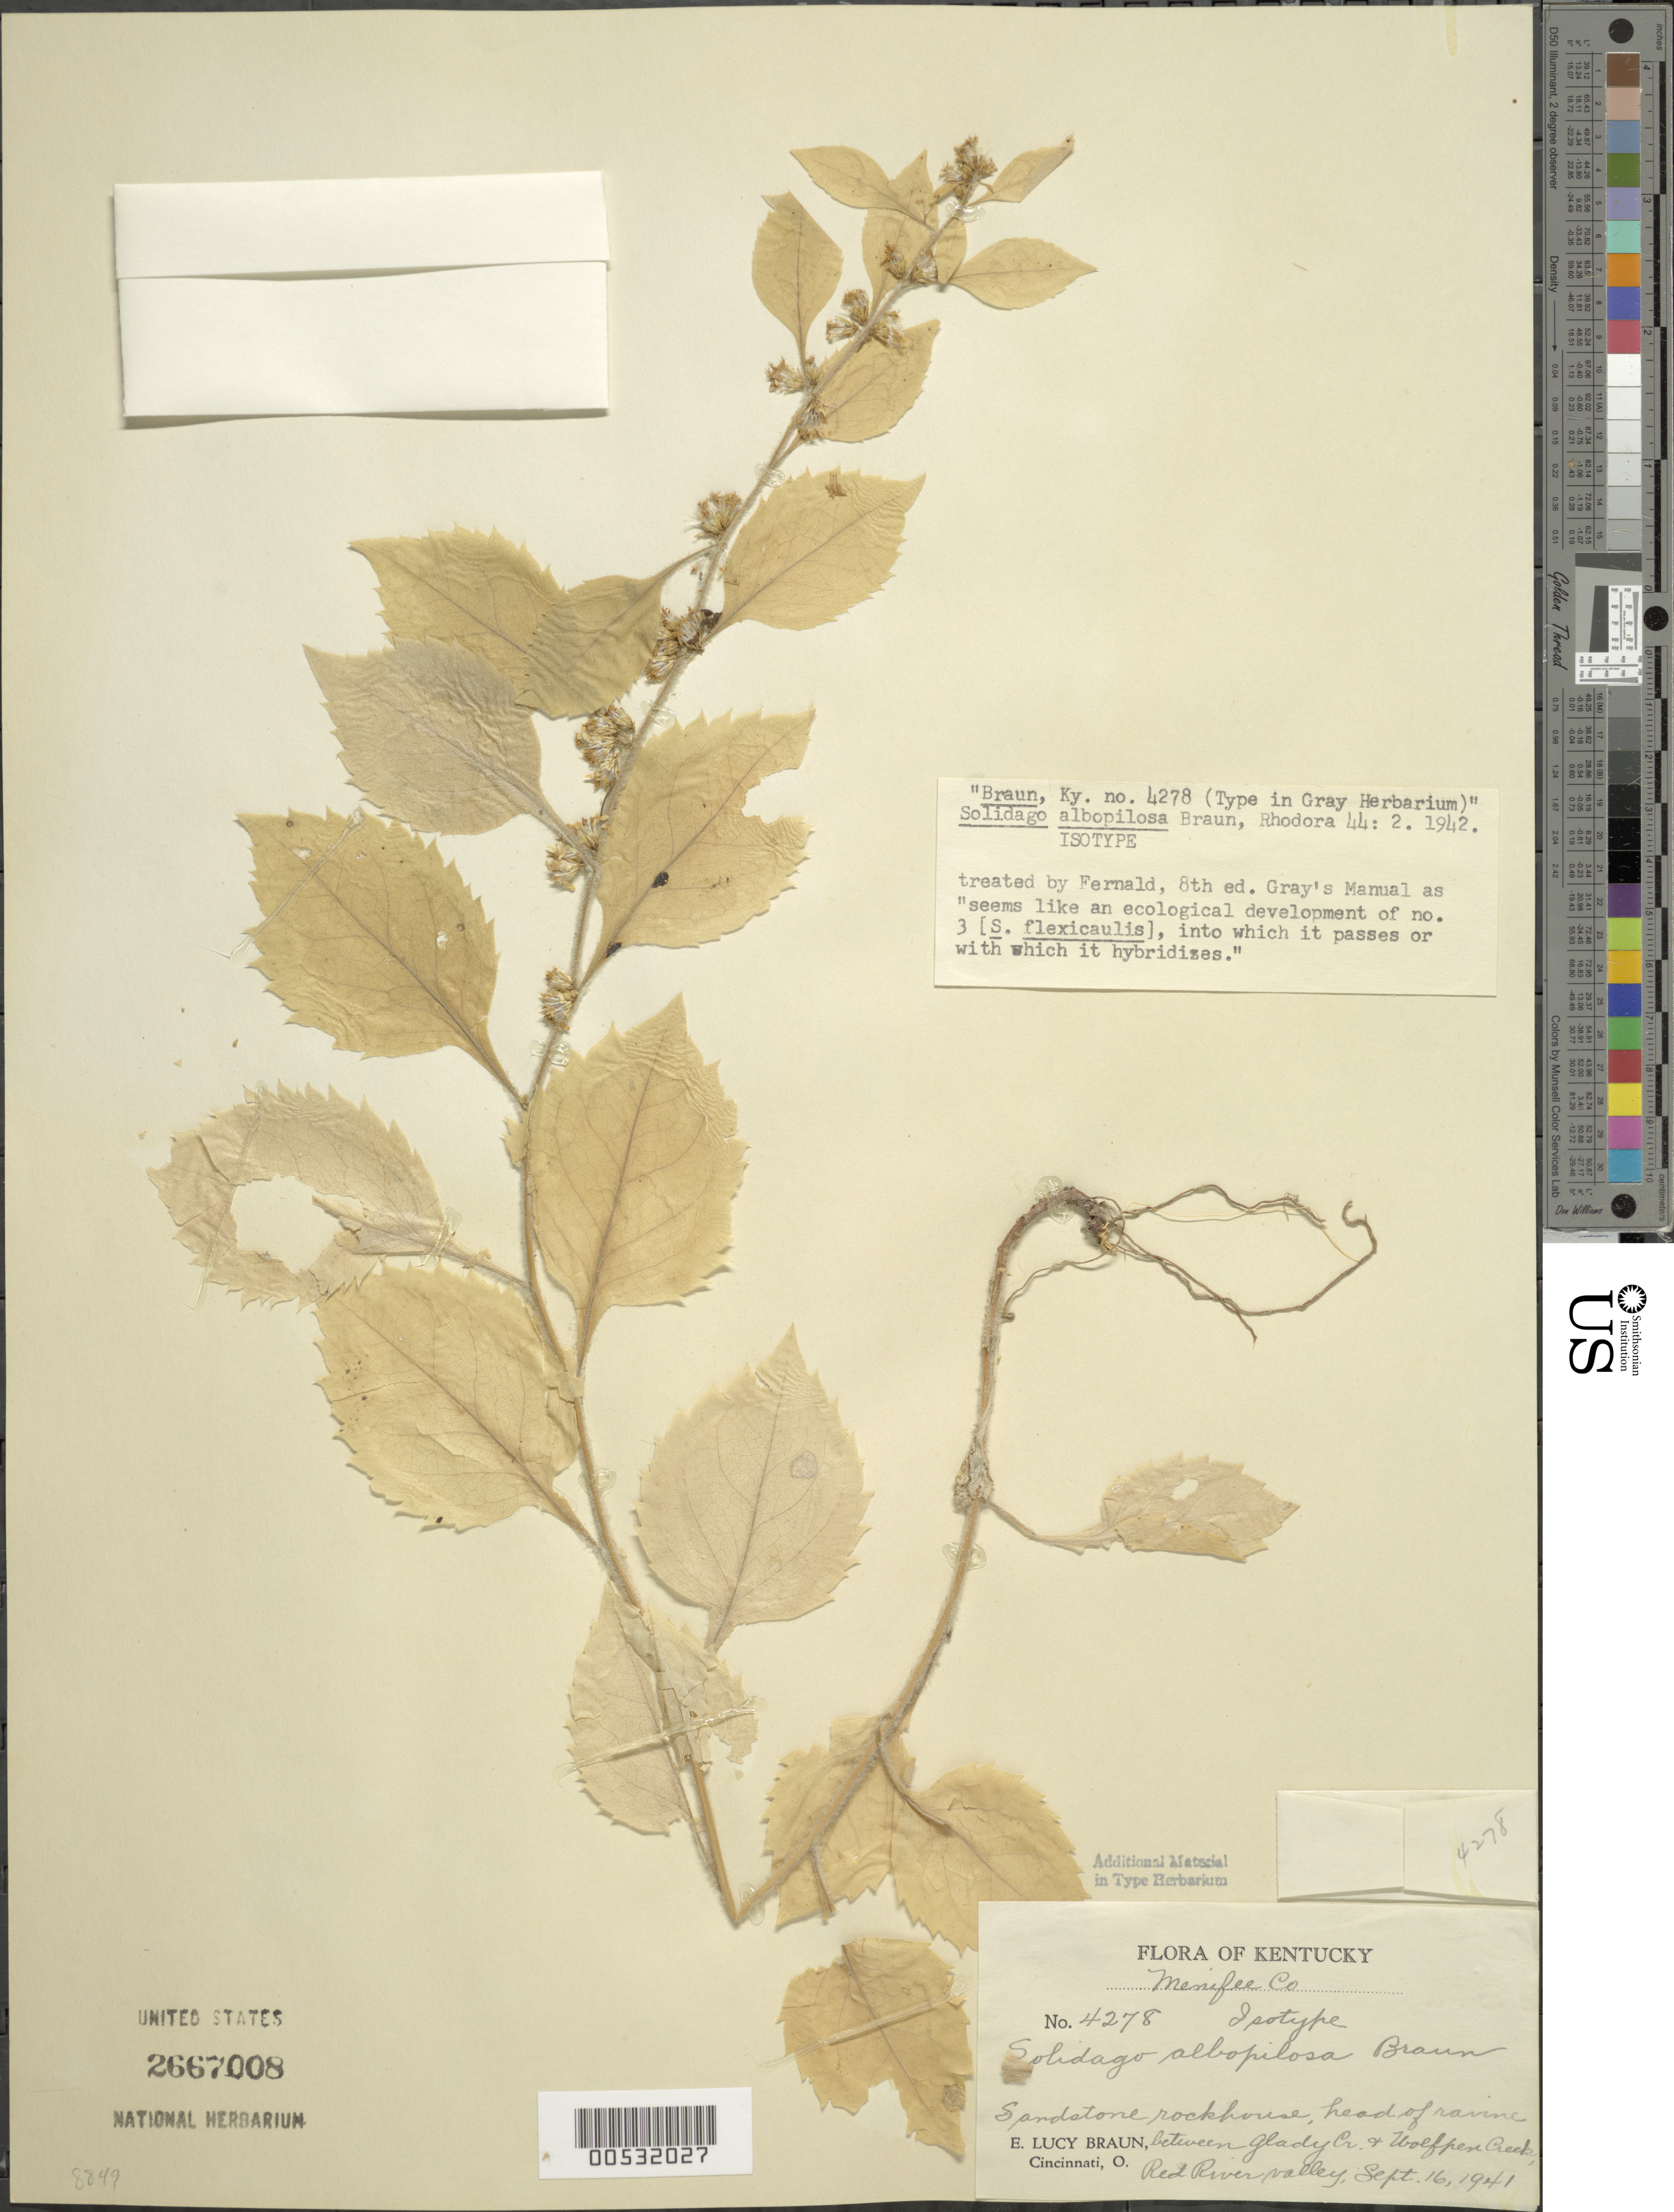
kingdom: Plantae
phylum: Tracheophyta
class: Magnoliopsida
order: Asterales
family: Asteraceae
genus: Solidago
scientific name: Solidago albopilosa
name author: E.L. Braun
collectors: E. L. Braun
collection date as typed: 16 Sep 1941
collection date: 1941-09-16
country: United States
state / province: Kentucky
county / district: Menifee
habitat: Sandstone rockhouse.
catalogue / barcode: US 2667008